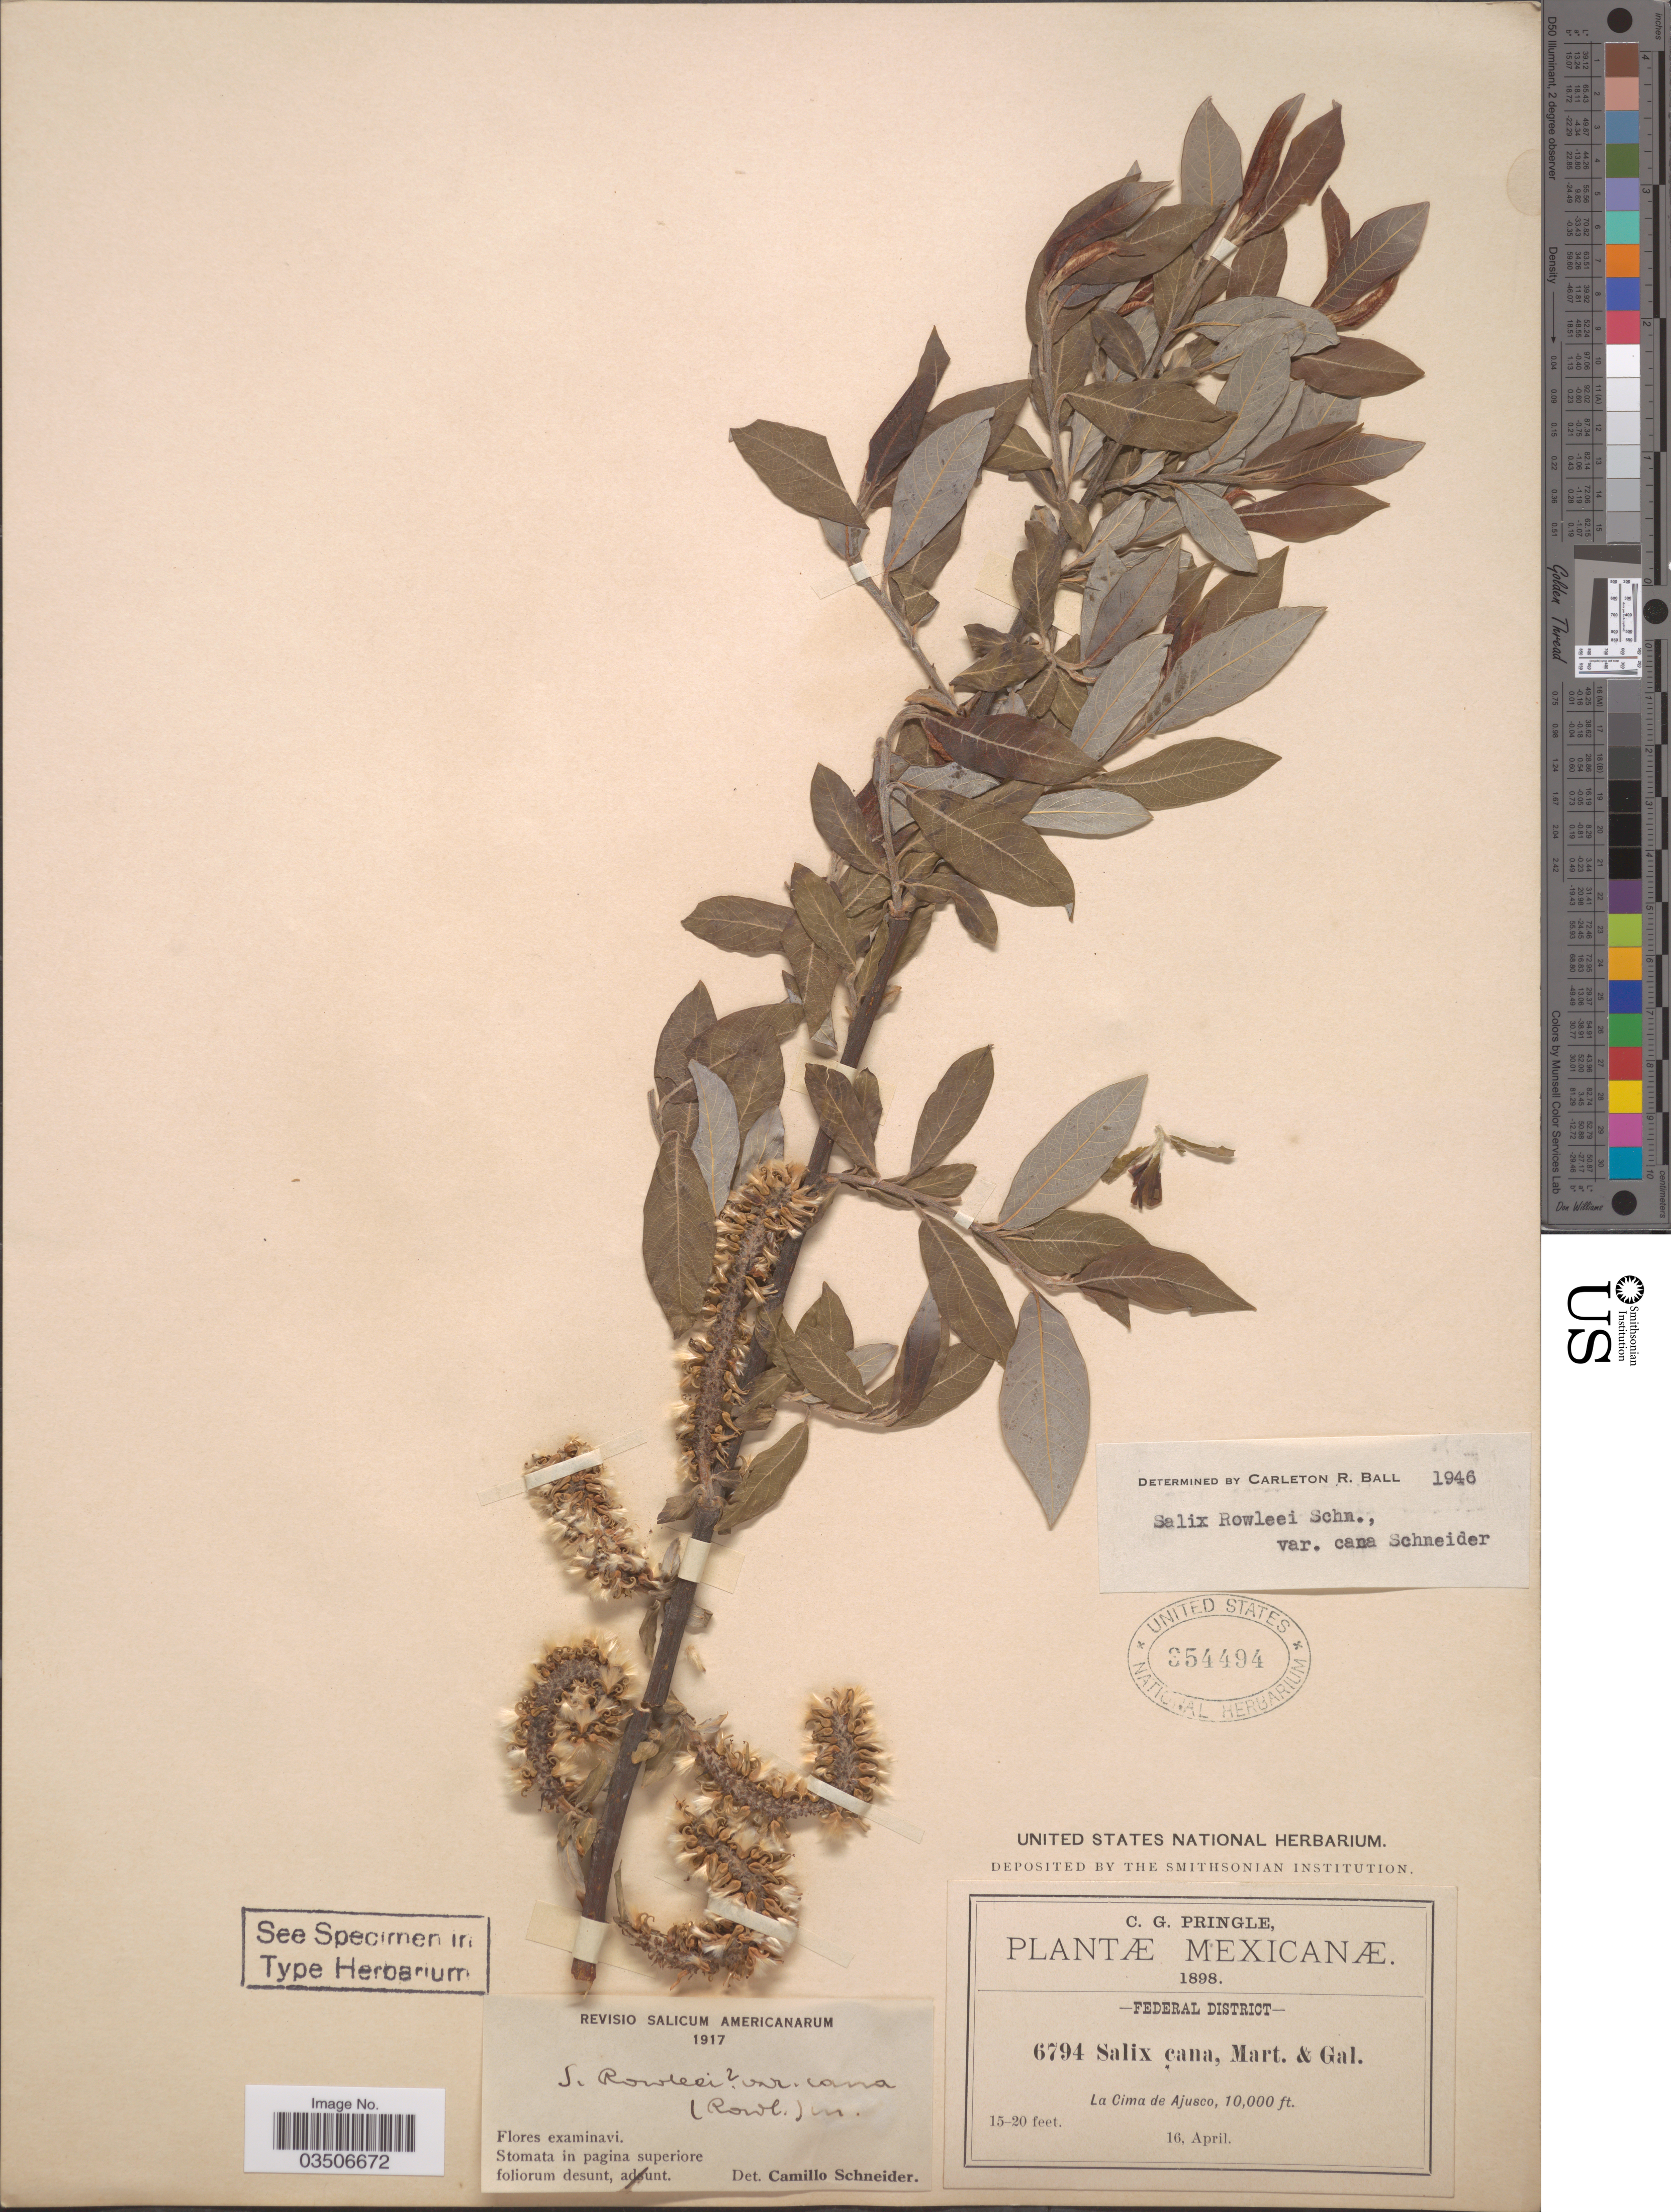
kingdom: Plantae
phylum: Tracheophyta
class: Magnoliopsida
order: Malpighiales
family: Salicaceae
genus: Salix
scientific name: Salix rowleei var. cana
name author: C.K. Schneid.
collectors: C. G. Pringle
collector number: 6794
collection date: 1898-04-16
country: Mexico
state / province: Distrito Federal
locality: Federal District. La Cima de Ajusco.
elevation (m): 3048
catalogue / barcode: US 354494